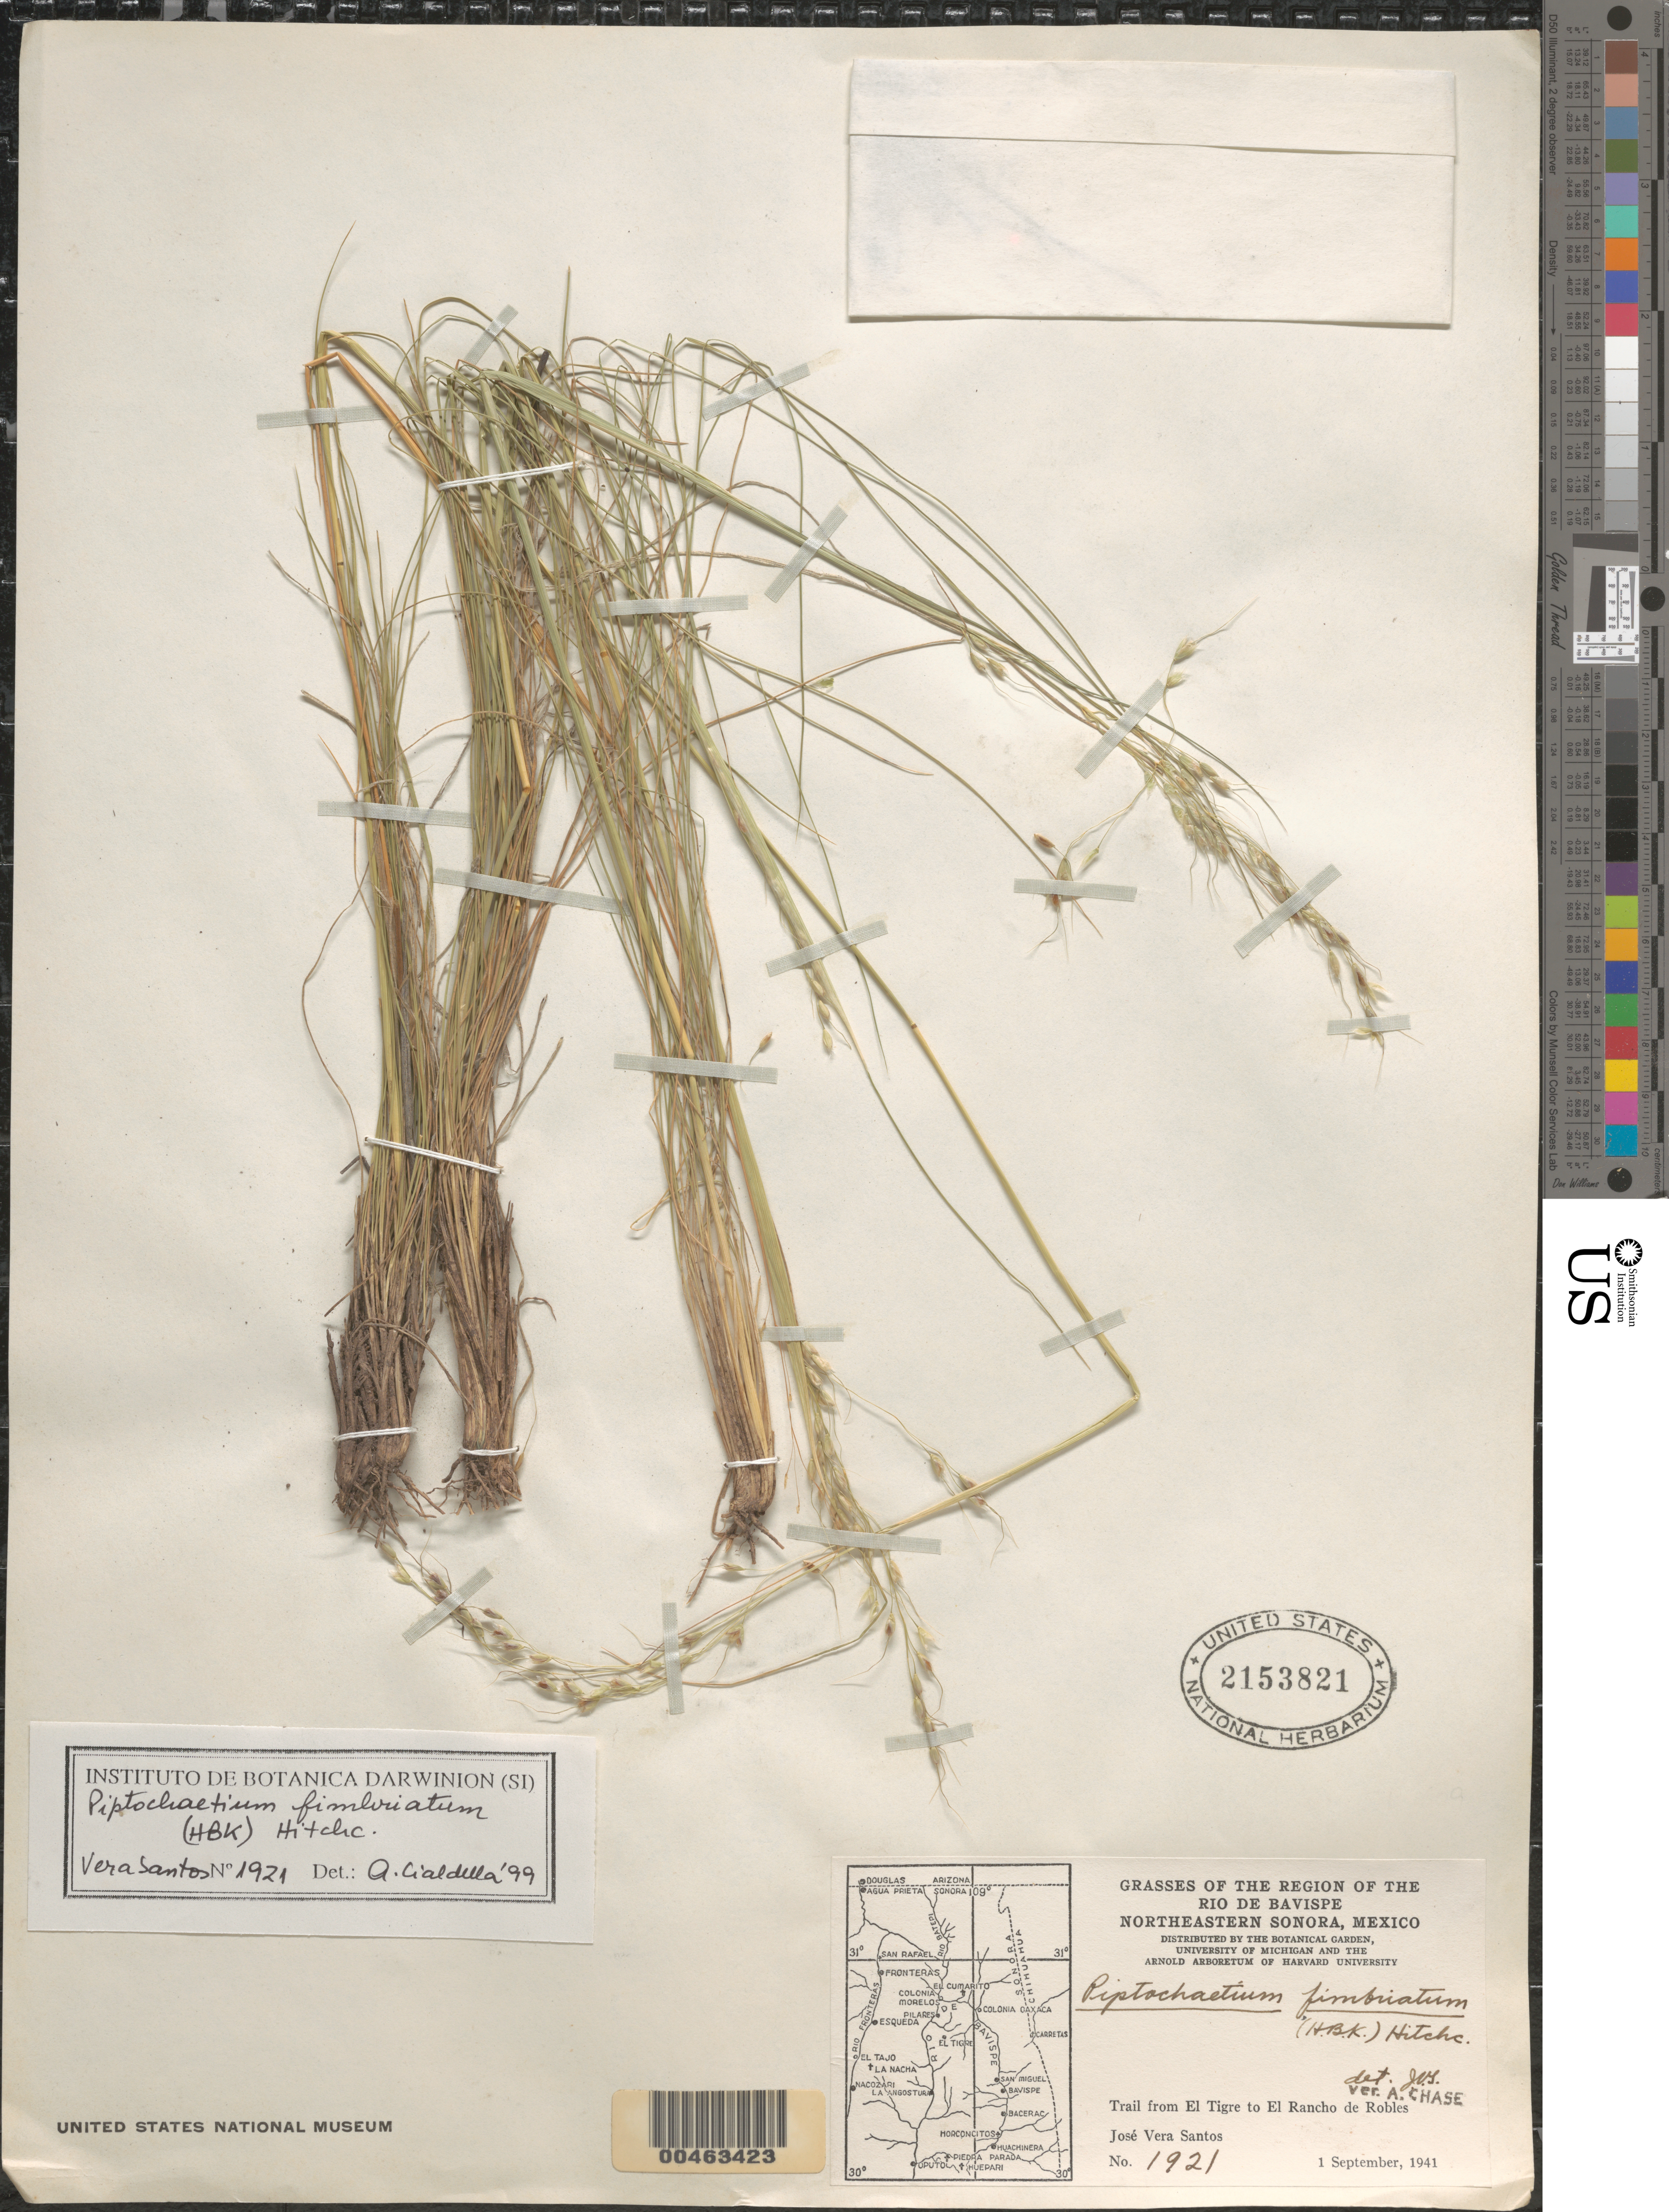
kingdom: Plantae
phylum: Tracheophyta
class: Liliopsida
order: Poales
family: Poaceae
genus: Piptochaetium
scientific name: Piptochaetium fimbriatum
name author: (Kunth) Hitchc.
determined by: Santos, J. V.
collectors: J. V. Santos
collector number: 1921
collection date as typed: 1 Sep 1941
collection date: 1941-09-01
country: Mexico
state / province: Sonora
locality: Region of the Rio de Bavispe, NE Sonora, trail from El Tigre to El Rancho de Robles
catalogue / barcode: US 2153821